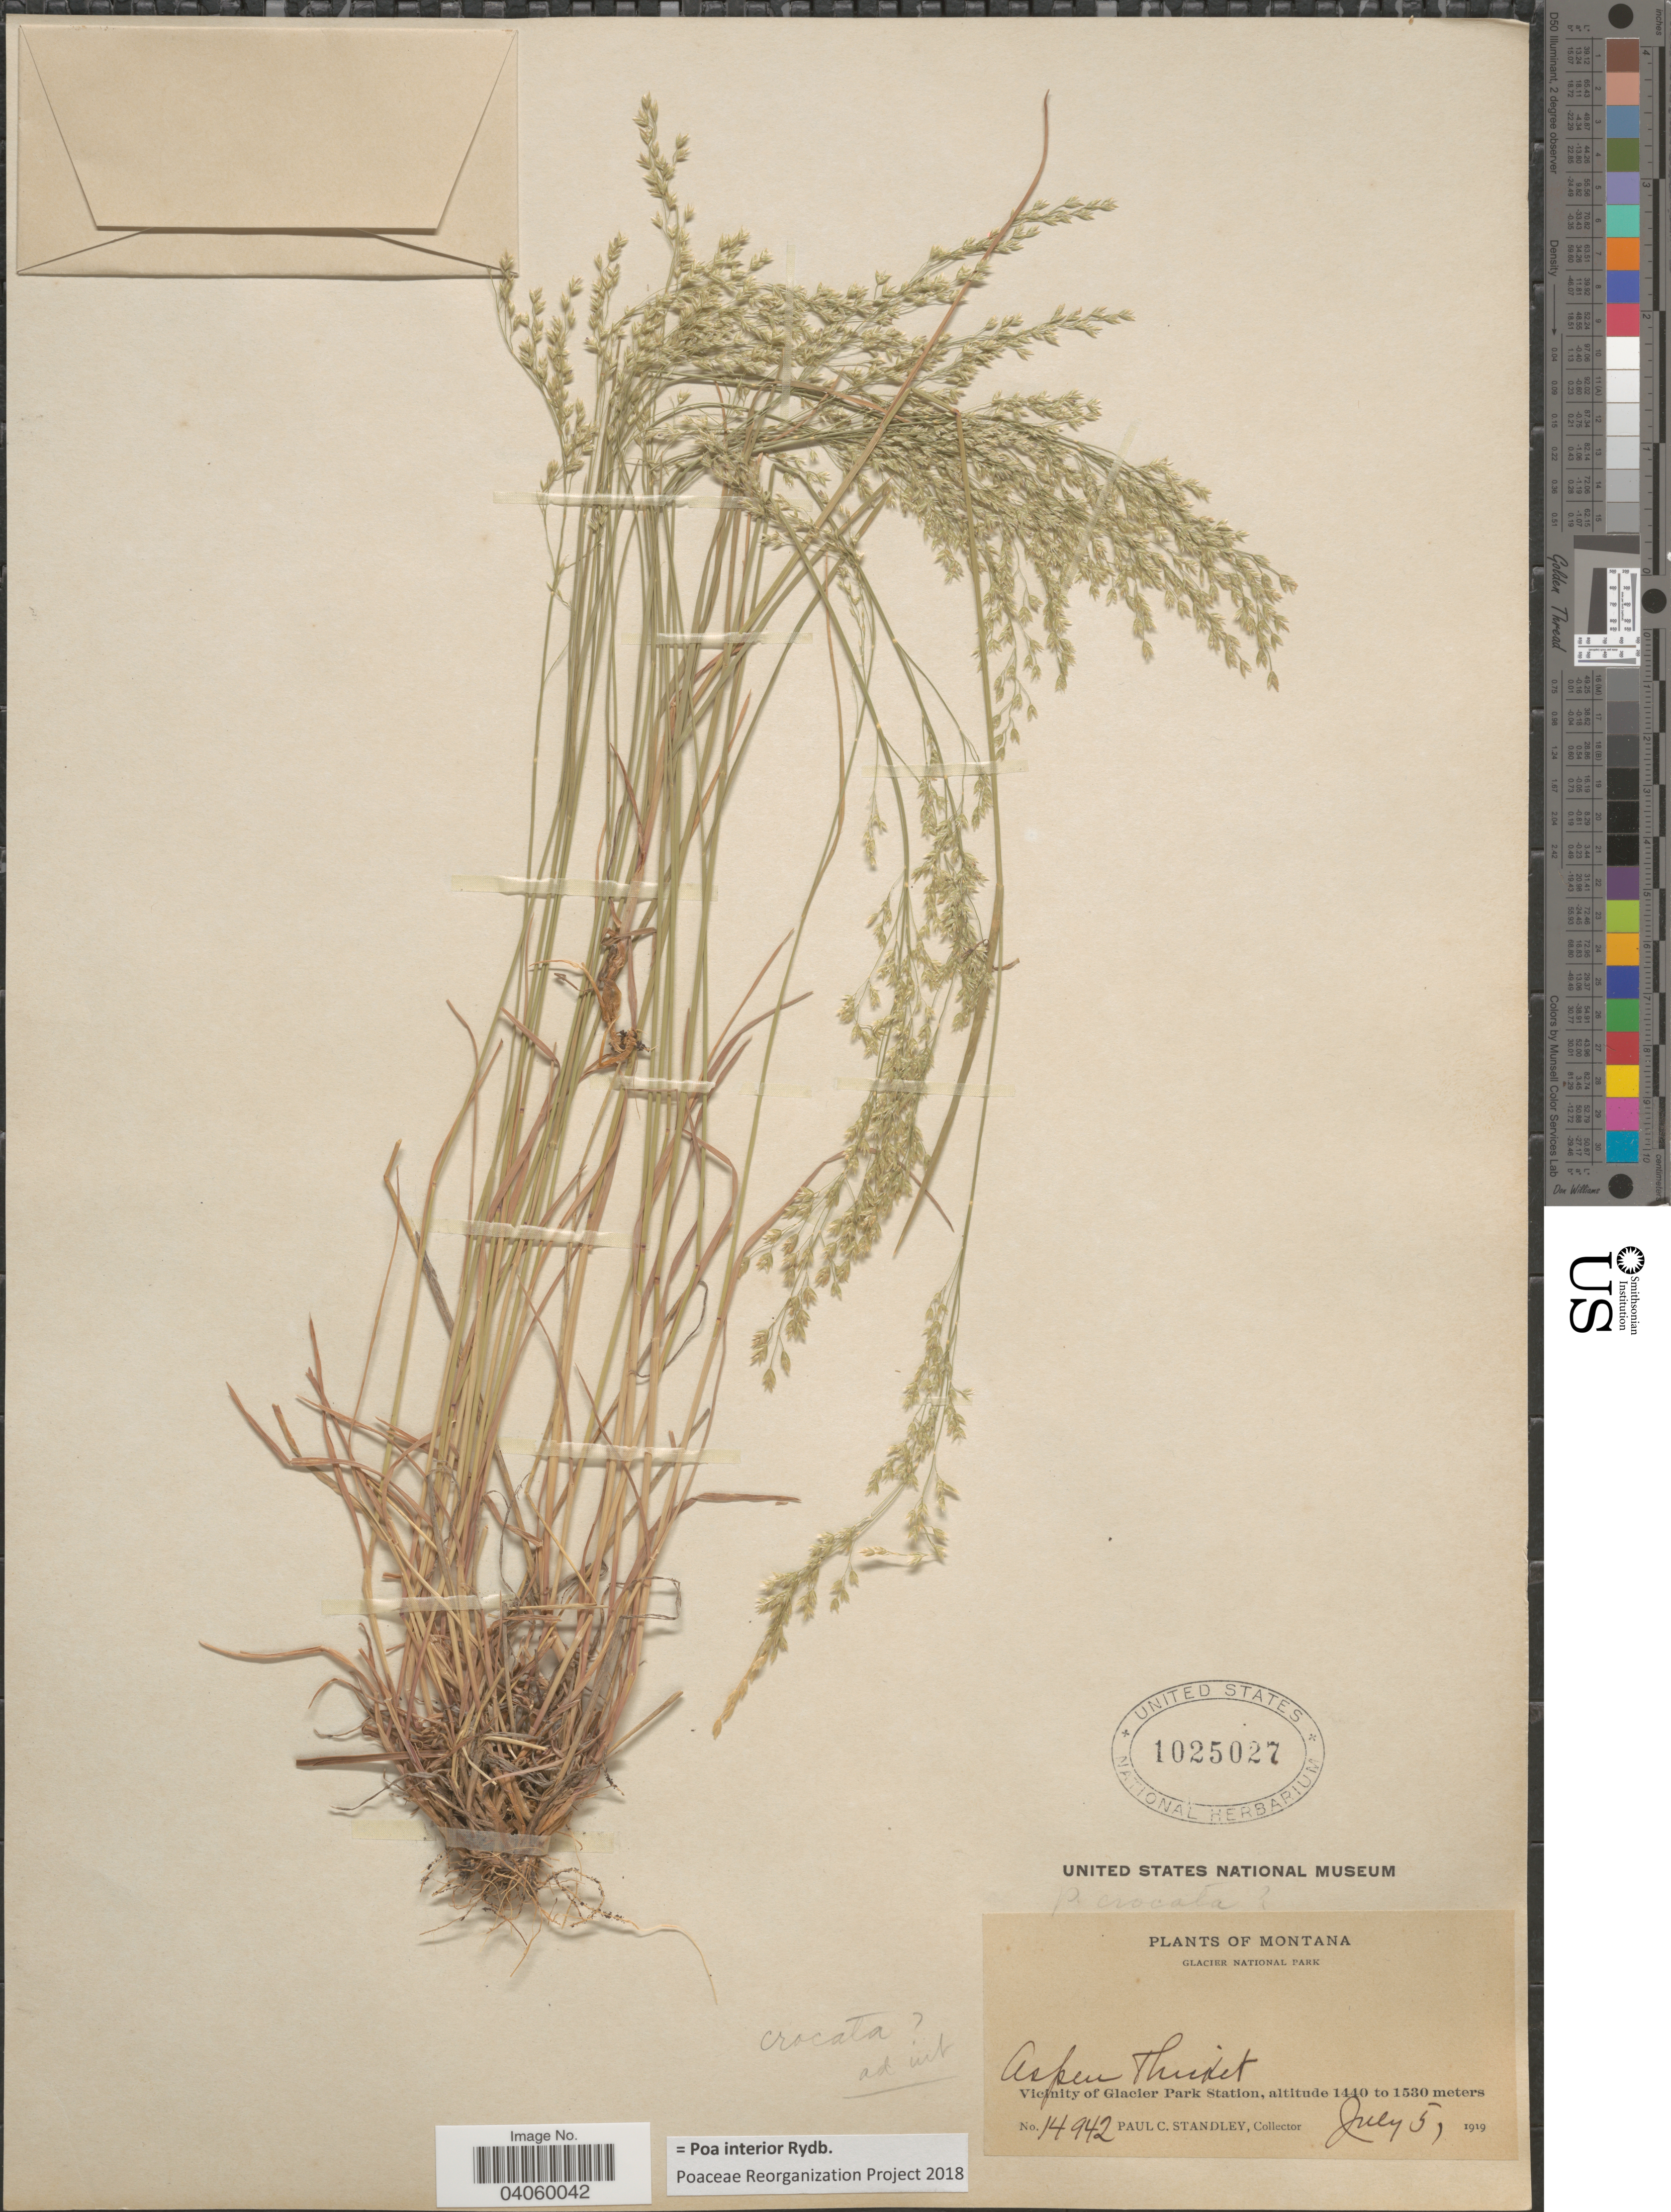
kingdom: Plantae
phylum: Tracheophyta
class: Liliopsida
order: Poales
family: Poaceae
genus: Poa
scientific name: Poa interior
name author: Rydb.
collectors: P. C. Standley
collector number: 14942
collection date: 1919-07-05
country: United States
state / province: Montana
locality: Glacier National Park. Aspen Thicket. Vicinity of Glacier Park Station.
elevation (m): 1440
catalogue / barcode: US 1025027